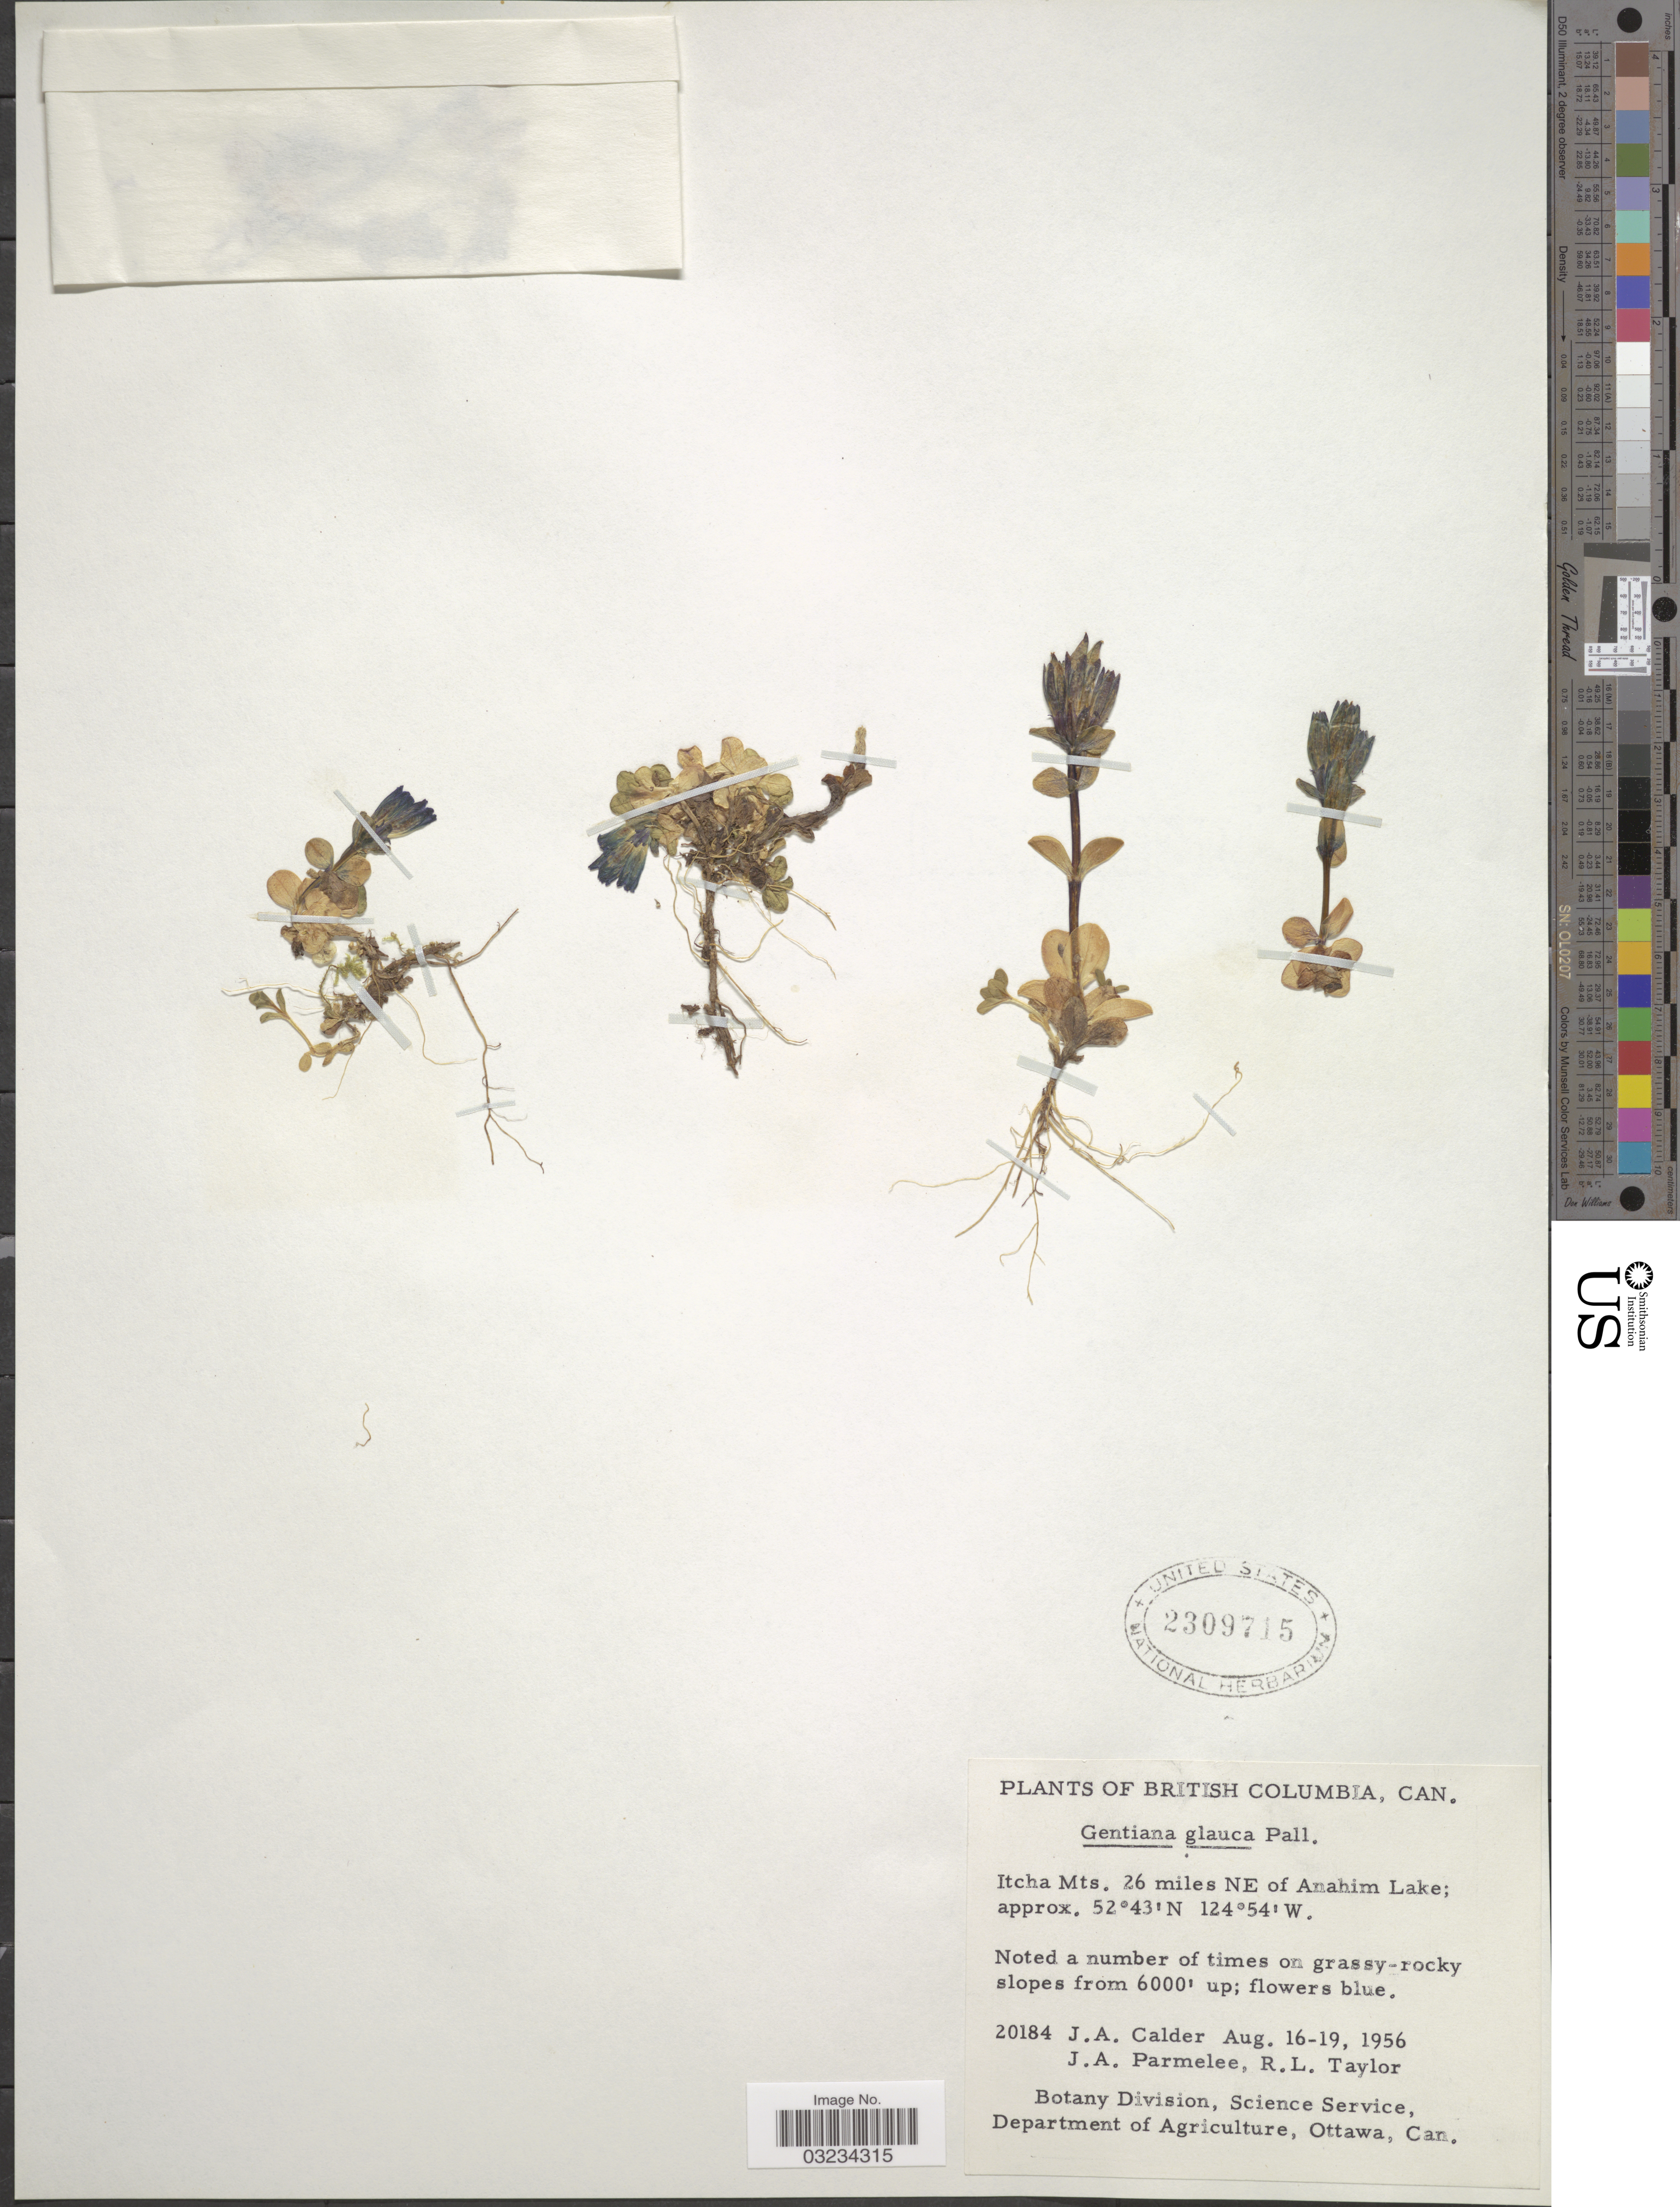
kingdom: Plantae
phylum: Tracheophyta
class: Magnoliopsida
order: Gentianales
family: Gentianaceae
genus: Gentiana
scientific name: Gentiana glauca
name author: Pall.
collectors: J. A. Calder, J. A. Parmelee & R. Taylor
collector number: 20184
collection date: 1956-08-16/1956-08-19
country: Canada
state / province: British Columbia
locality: Itcha Mts. 26 miles NE of Anahim Lake.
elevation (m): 1829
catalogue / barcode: US 2309715